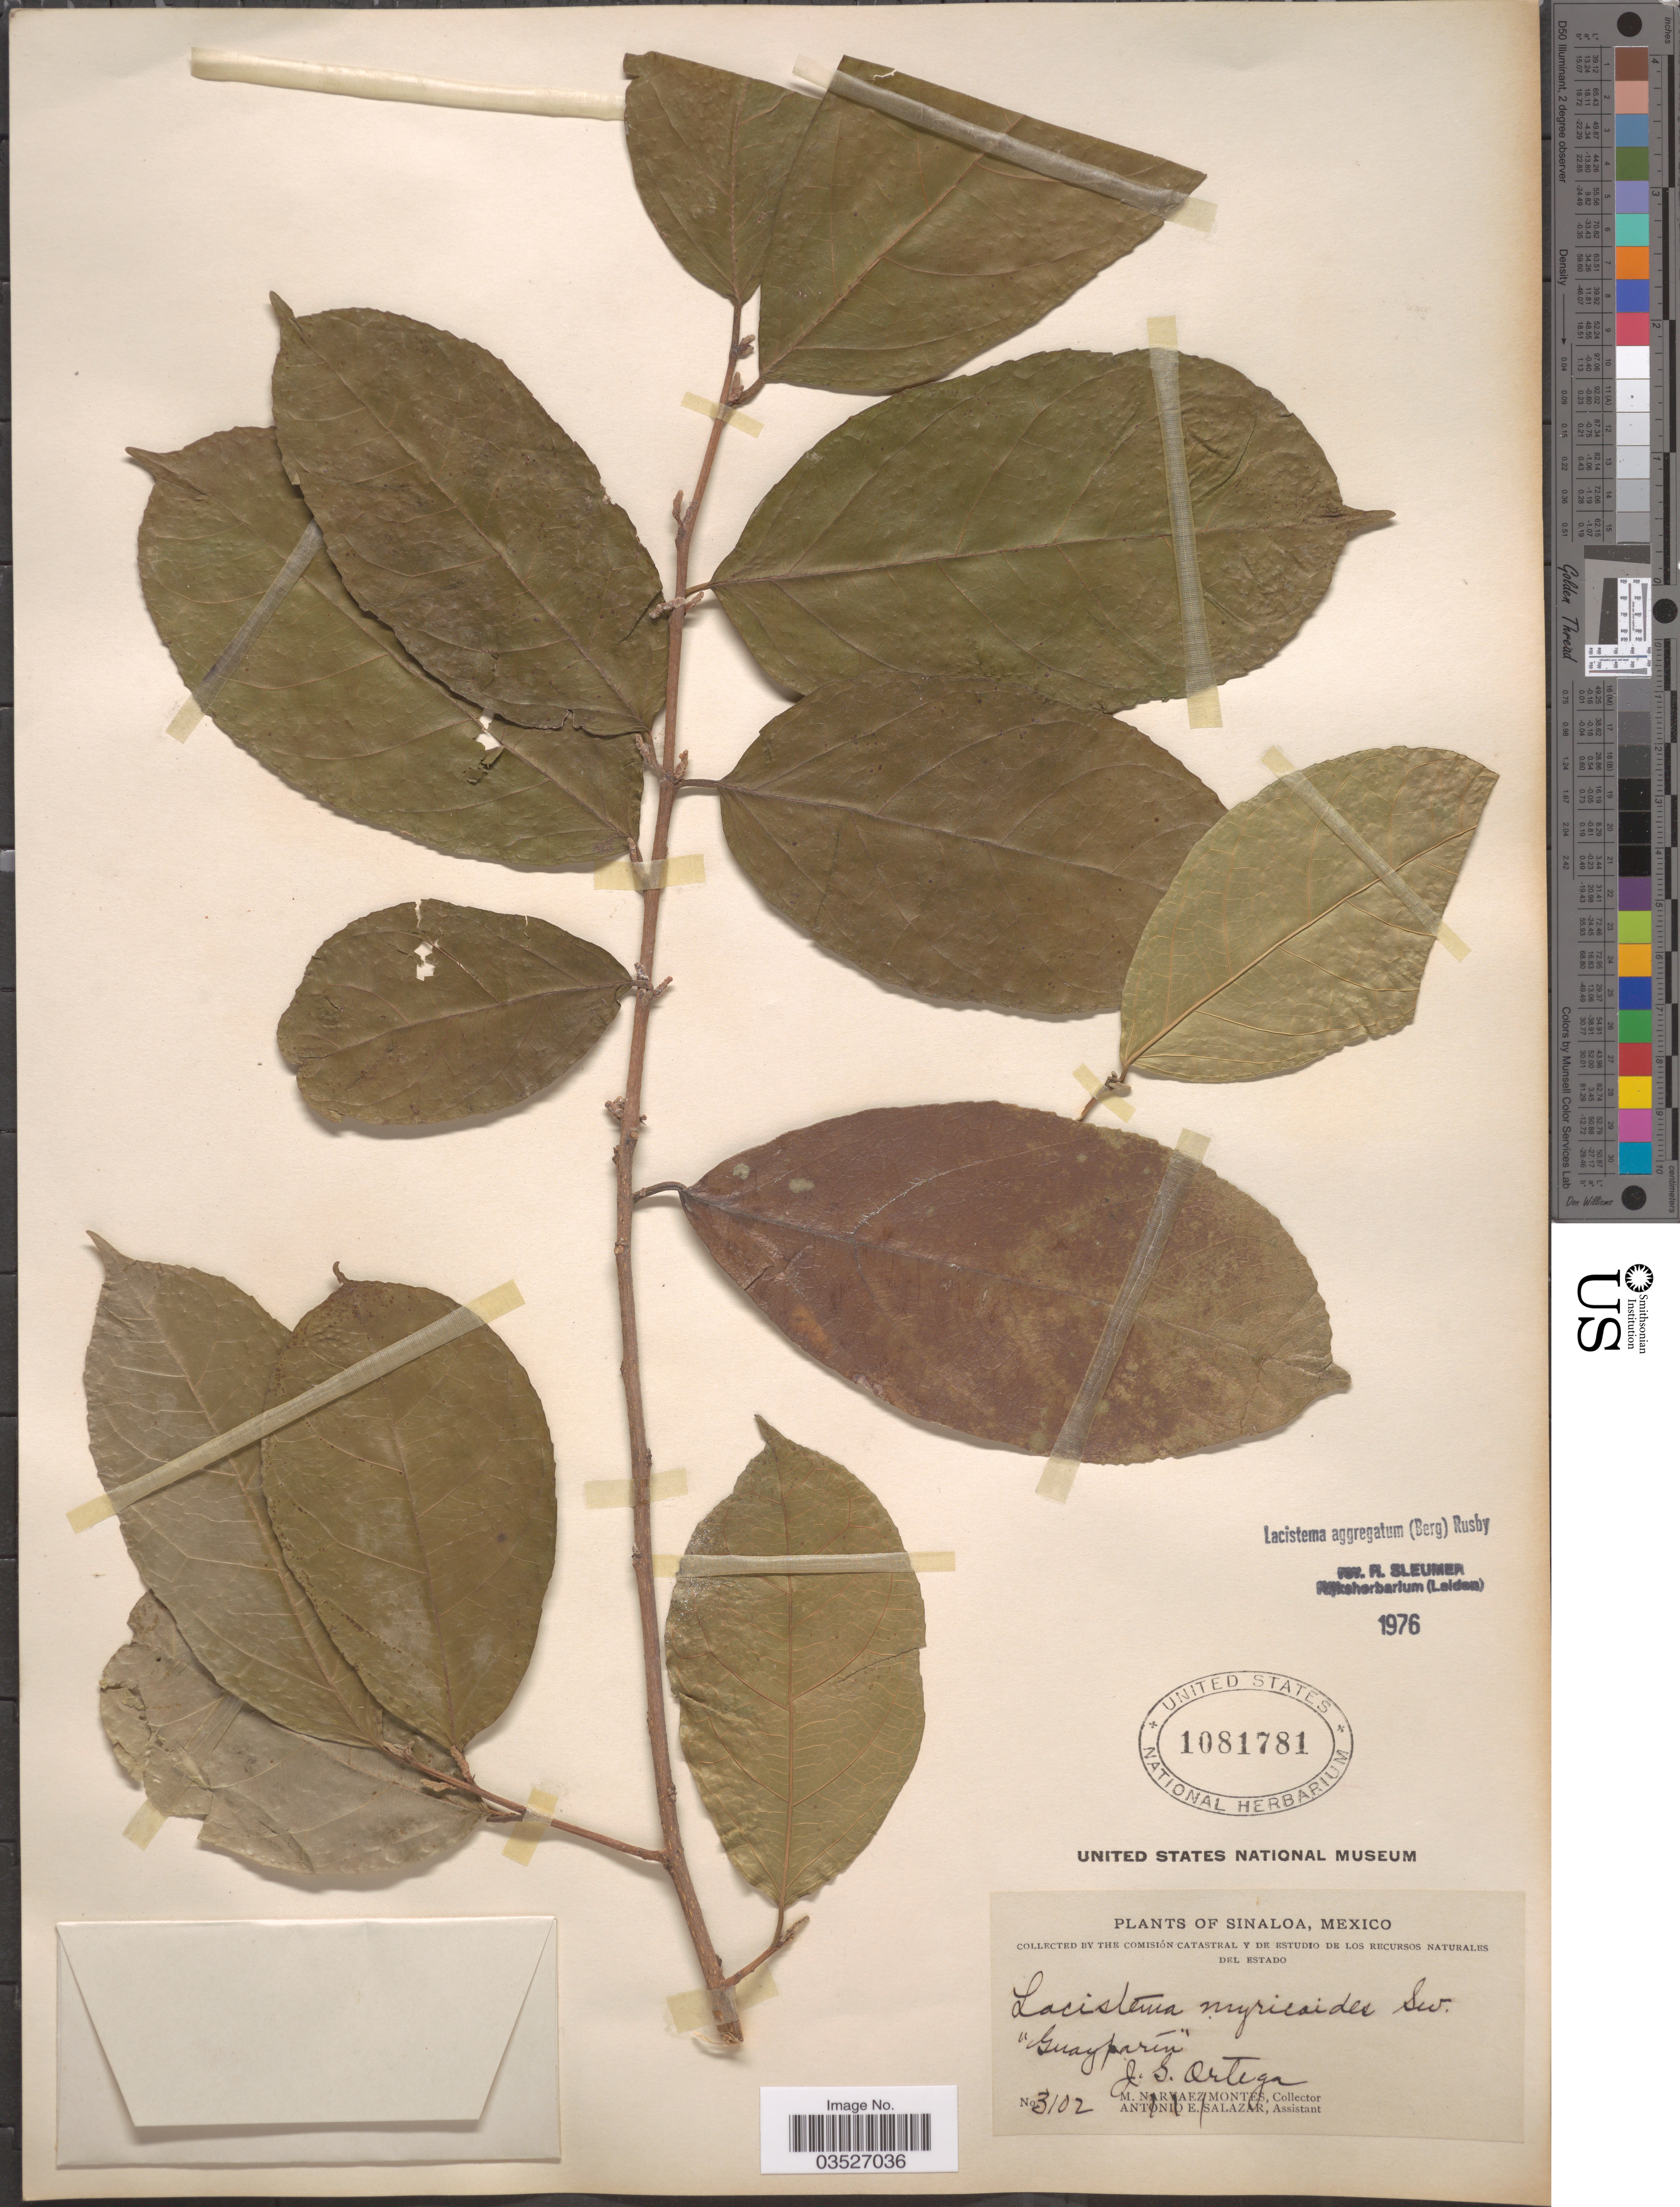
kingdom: Plantae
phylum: Tracheophyta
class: Magnoliopsida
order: Malpighiales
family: Lacistemataceae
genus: Lacistema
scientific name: Lacistema aggregatum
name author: (P.J. Bergius) Rusby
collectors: J. S. Ortega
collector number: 3102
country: Mexico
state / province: Sinaloa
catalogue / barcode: US 1081781